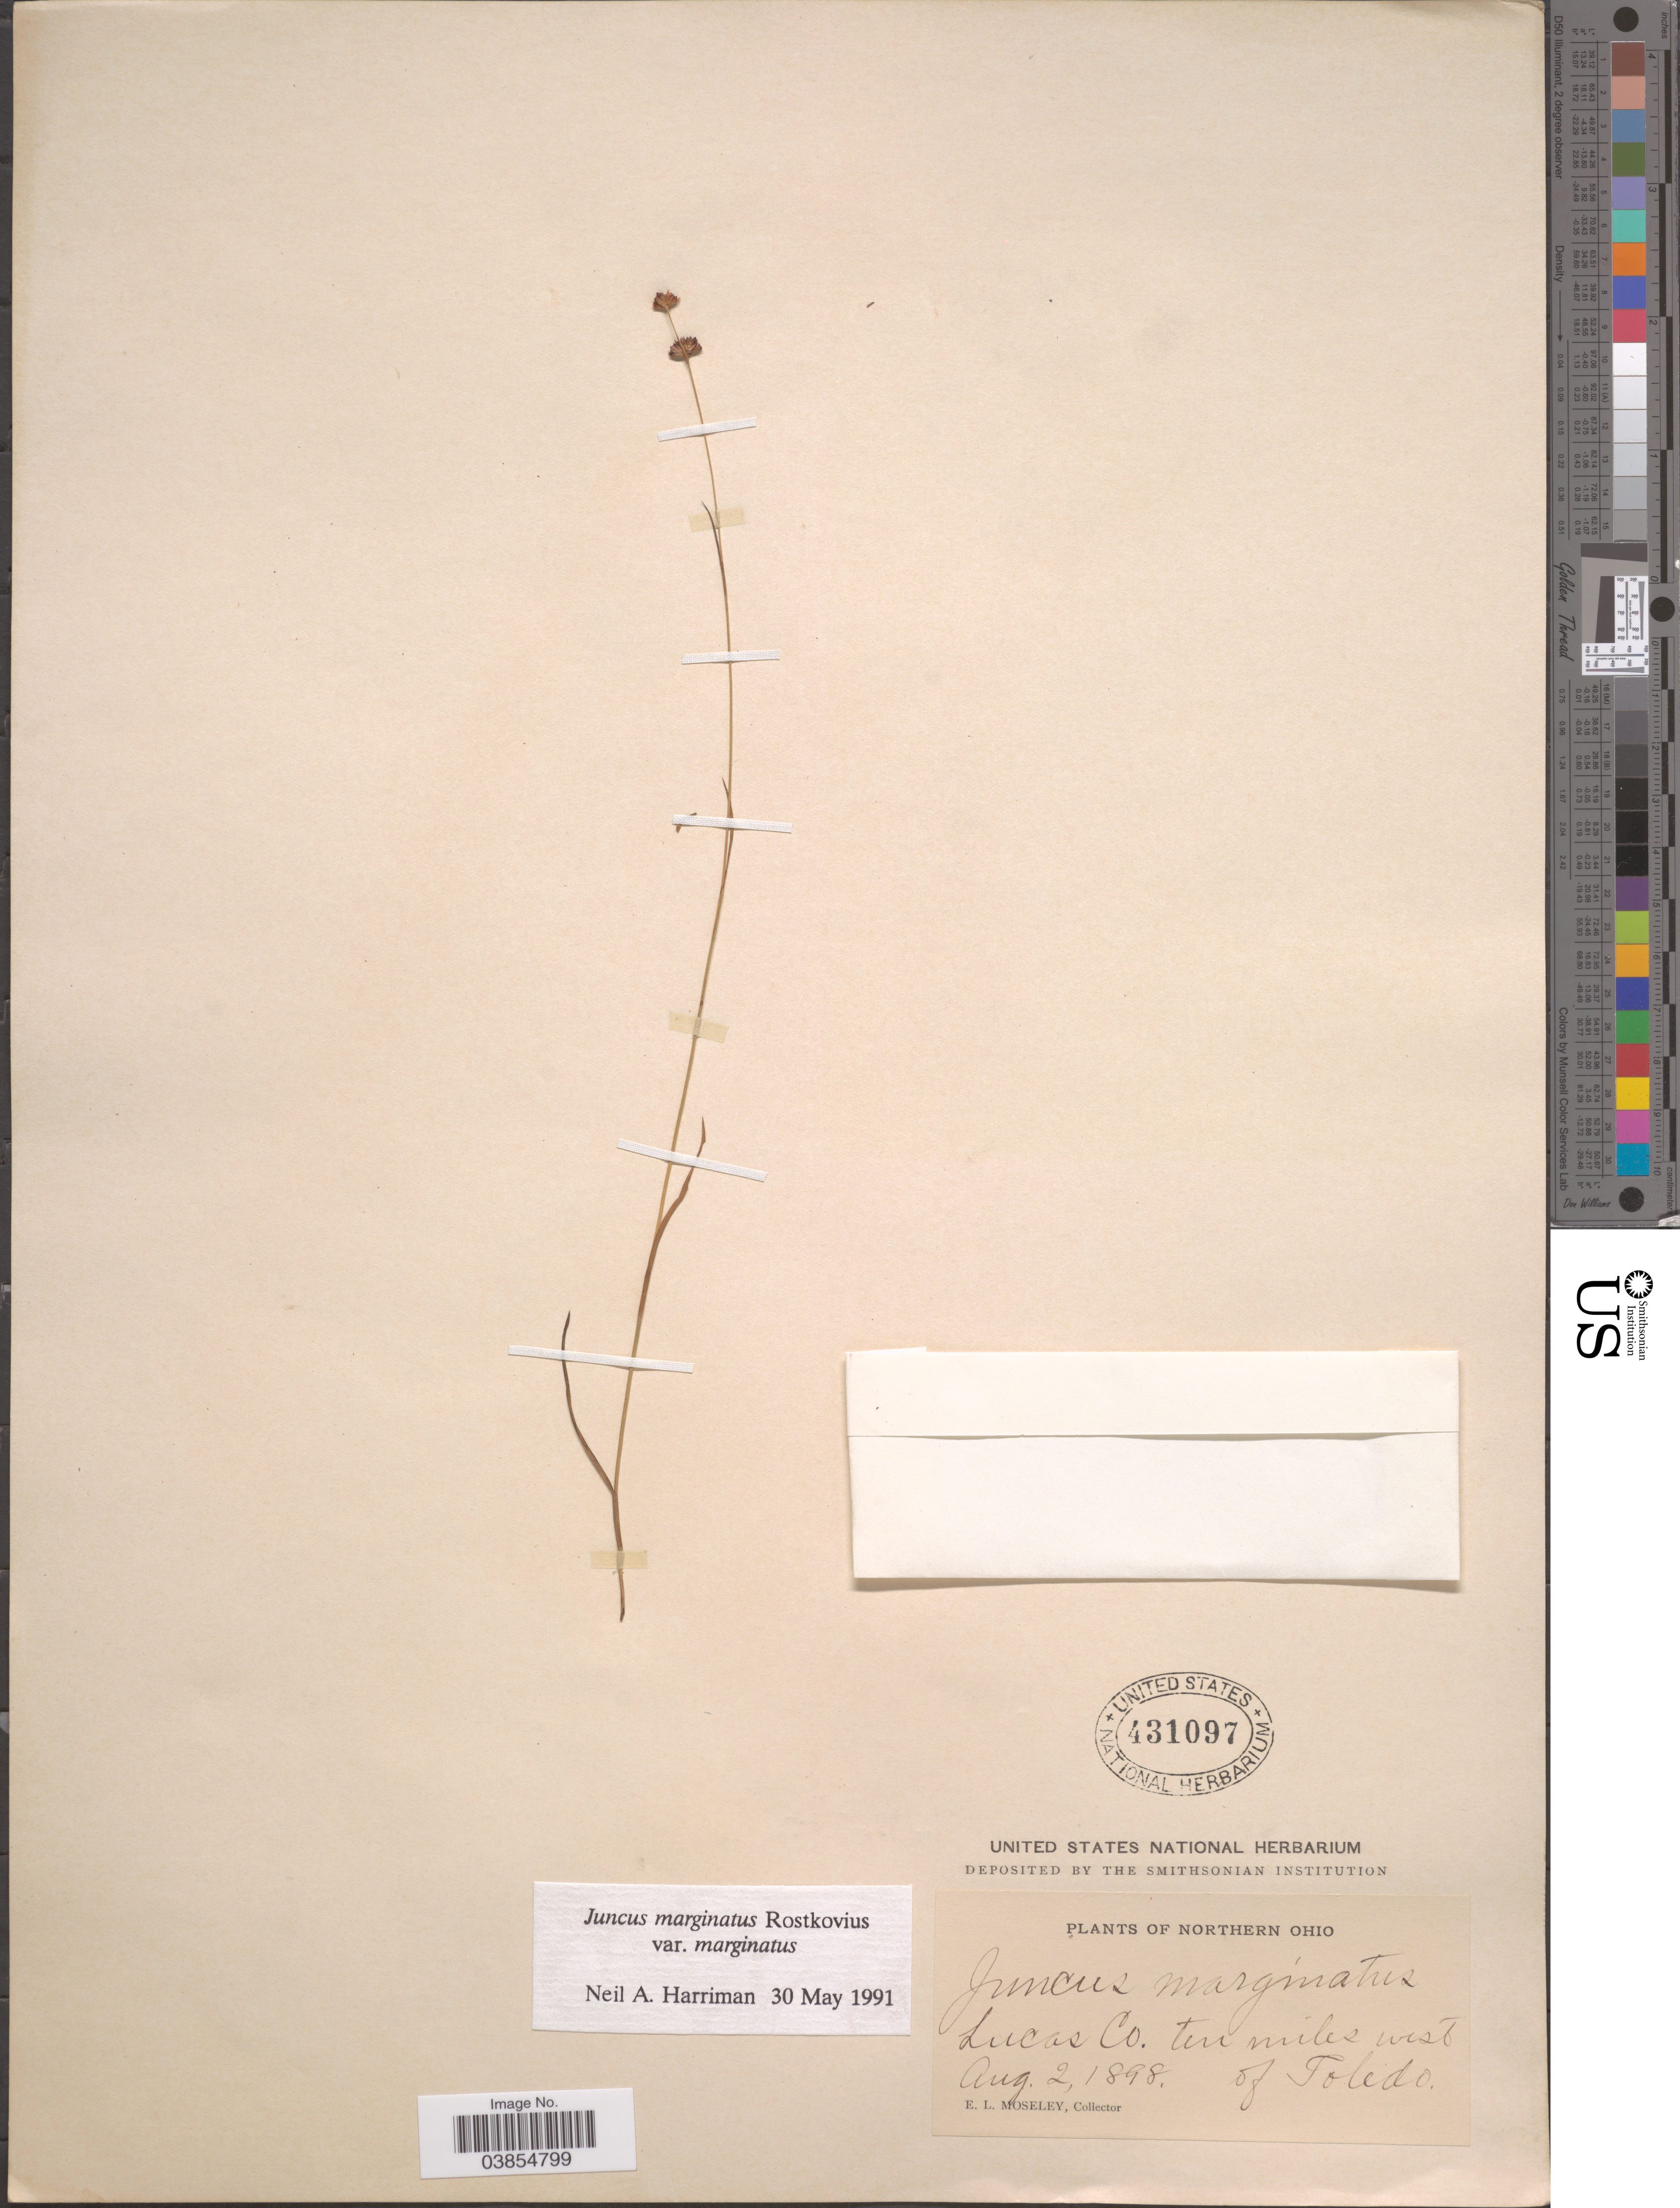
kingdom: Plantae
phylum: Tracheophyta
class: Liliopsida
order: Poales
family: Juncaceae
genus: Juncus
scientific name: Juncus marginatus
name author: Rostk.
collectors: E. Moseley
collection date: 1898-08-02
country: United States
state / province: Ohio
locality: Northern Ohio. Lucas Co. ten miles west of Toledo.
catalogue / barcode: US 431097